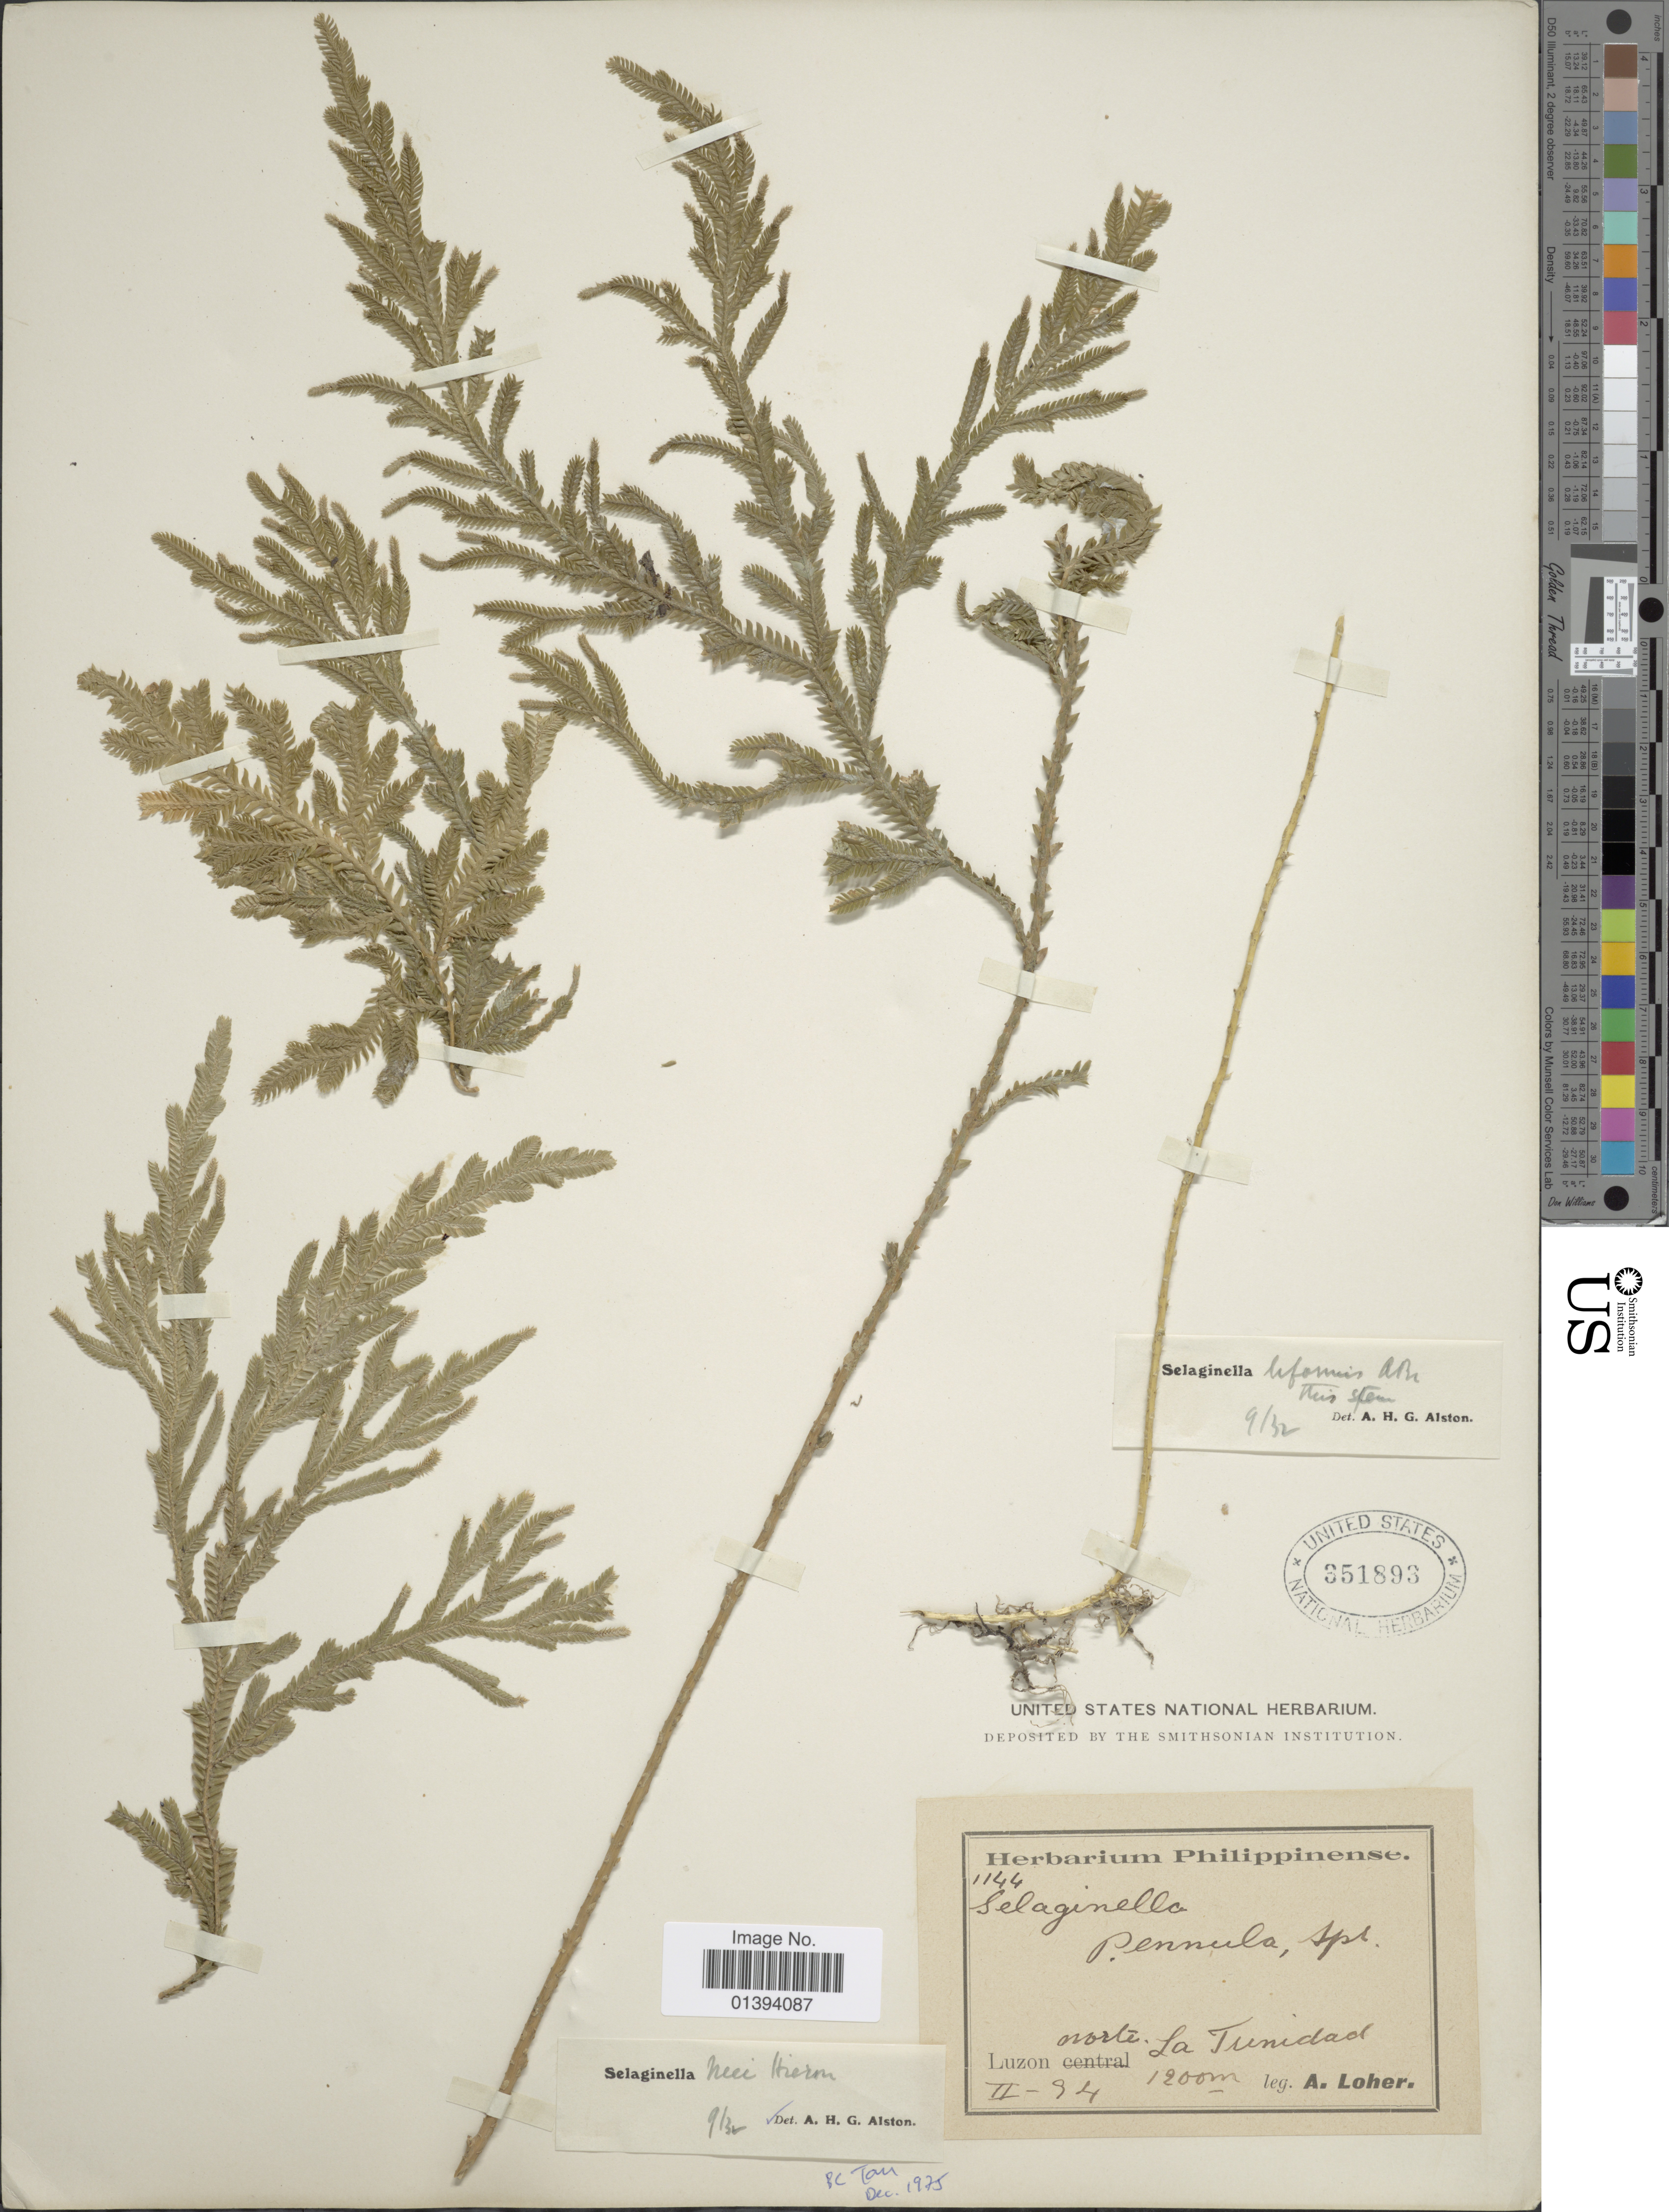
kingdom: Plantae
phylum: Tracheophyta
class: Lycopodiopsida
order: Selaginellales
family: Selaginellaceae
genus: Selaginella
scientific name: Selaginella neei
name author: Hieron.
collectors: A. Loher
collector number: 1144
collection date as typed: Transcribed d/m/y: /2/94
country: Philippines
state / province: Central Luzon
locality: Luzon norte, La Trinidad.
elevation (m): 1200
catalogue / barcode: US 351893